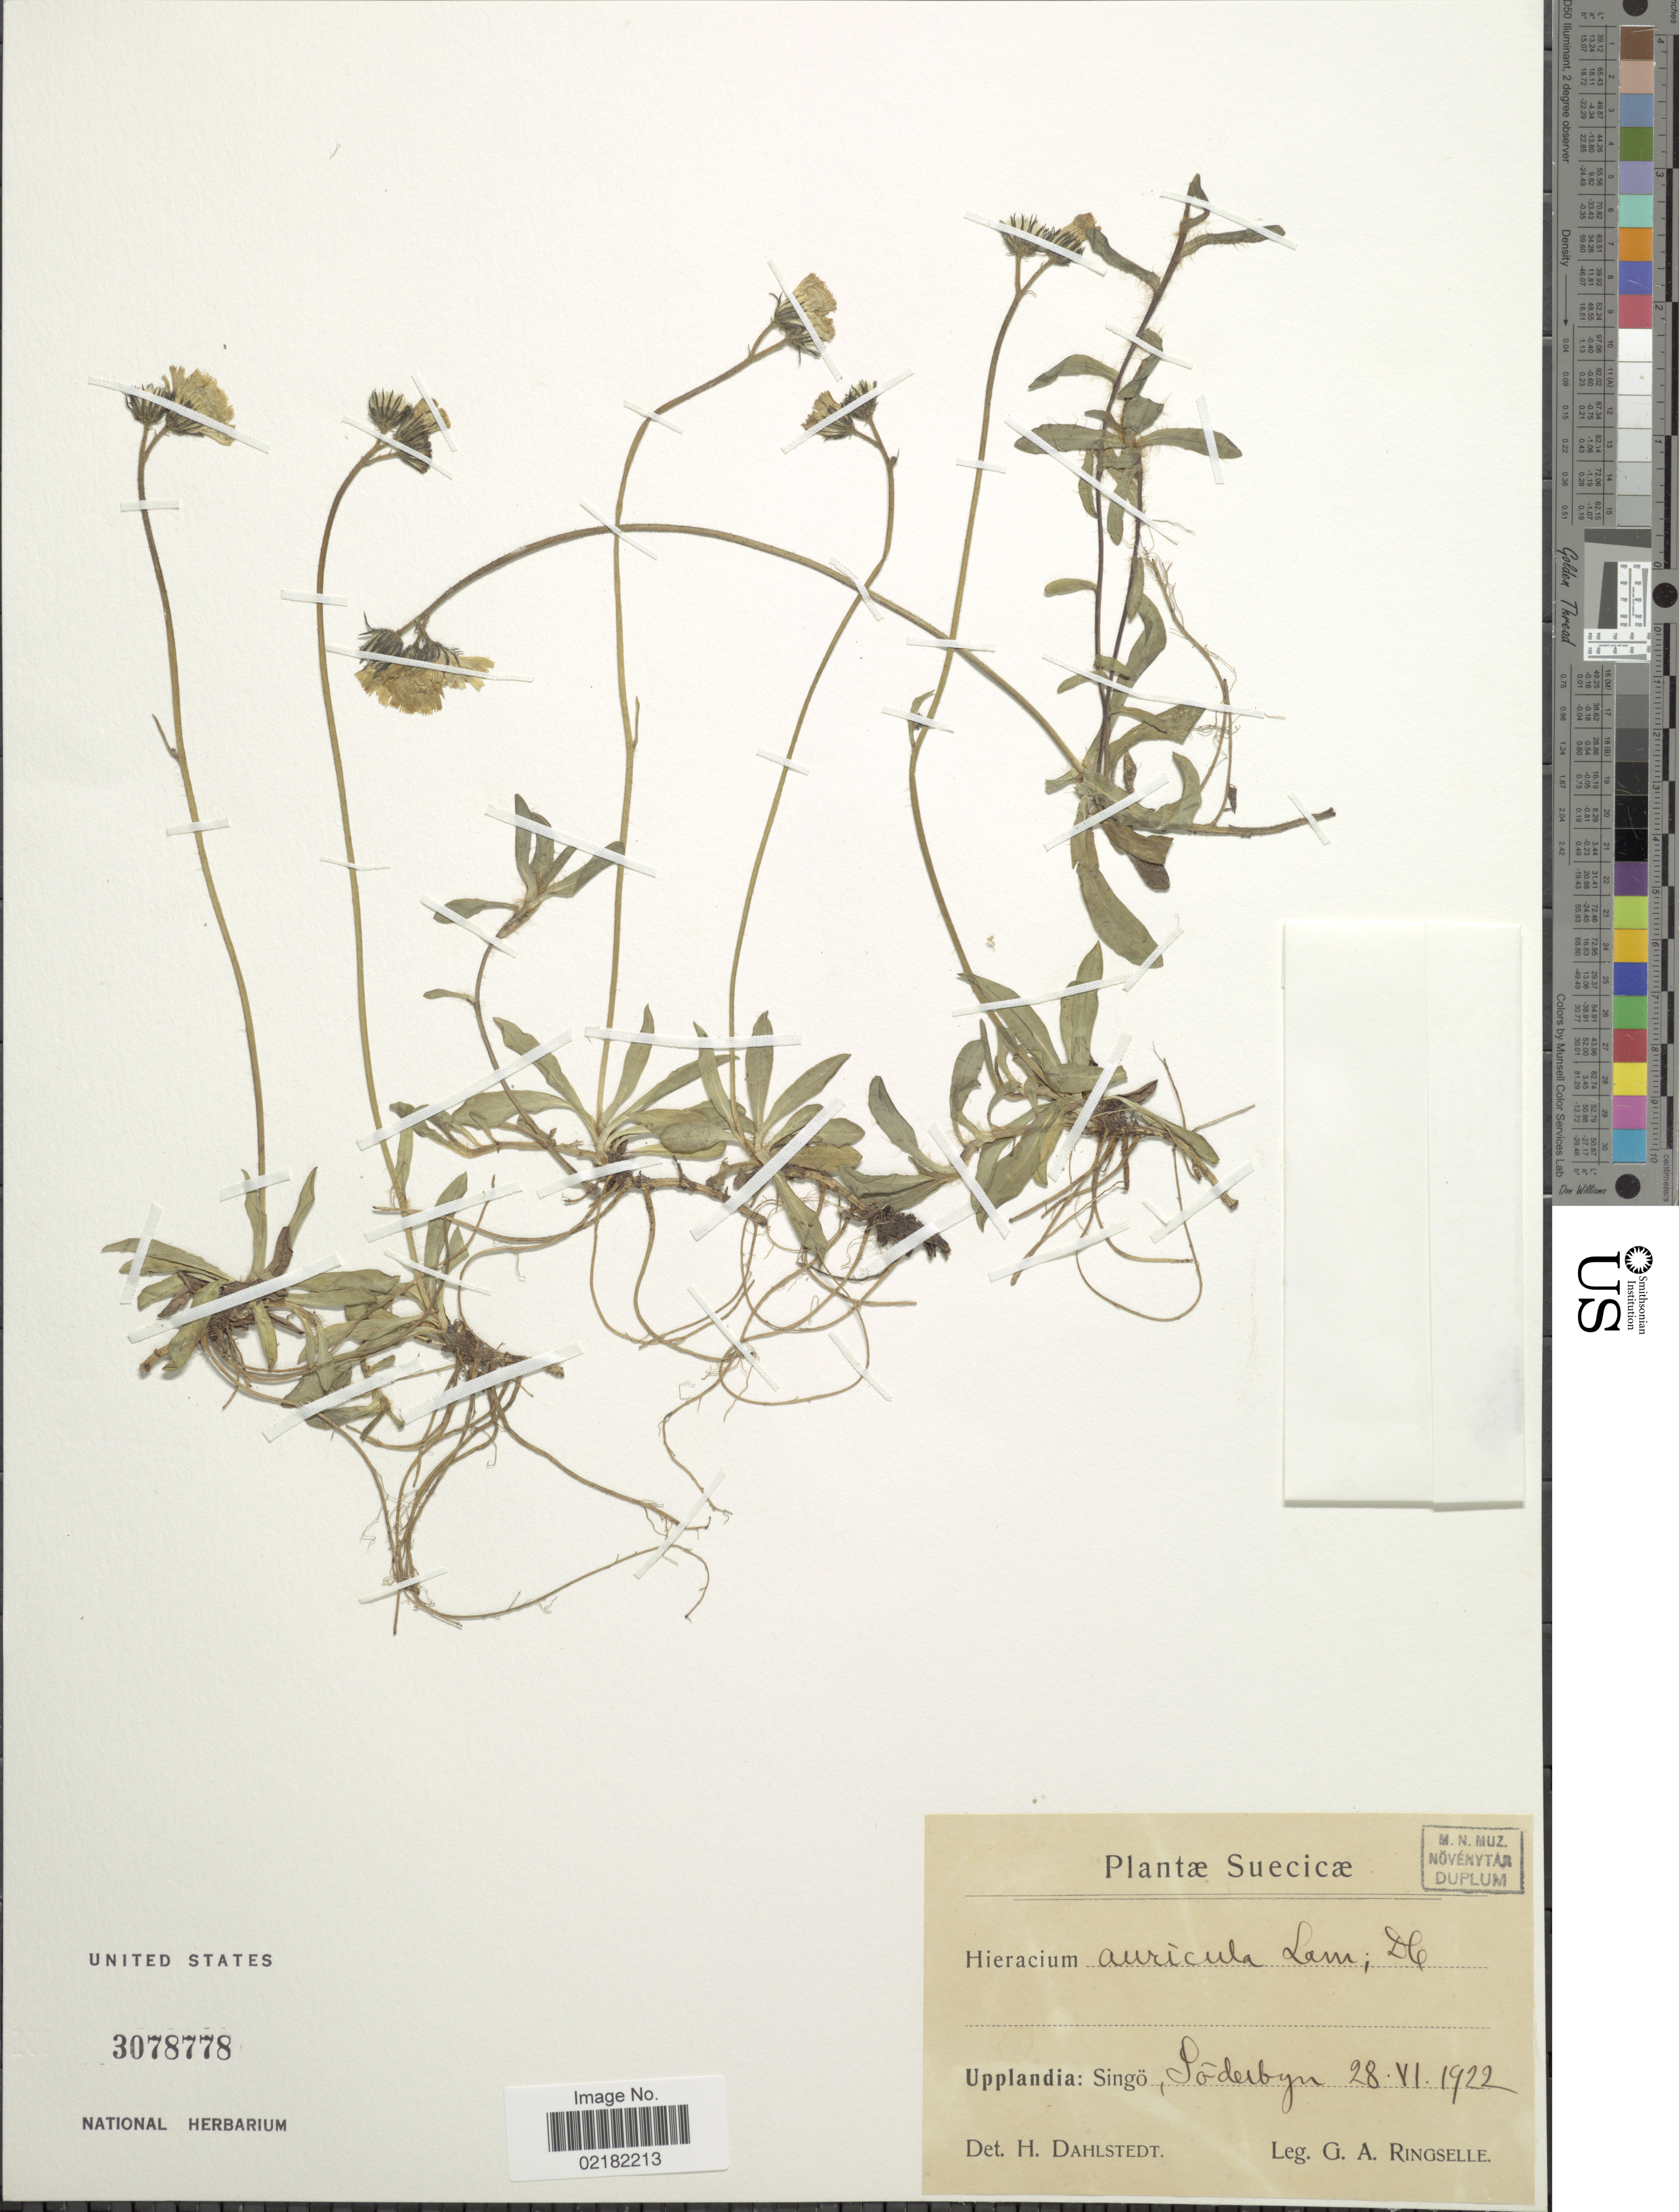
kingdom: Plantae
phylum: Tracheophyta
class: Magnoliopsida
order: Asterales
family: Asteraceae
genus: Pilosella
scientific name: Pilosella floribunda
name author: (Wimm. & Grab.) Fr. a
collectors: G. Ringselle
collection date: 1922-06-28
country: Sweden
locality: Suecicae, Upplandia: Singo, Soderbyn.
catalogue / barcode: US 3078778